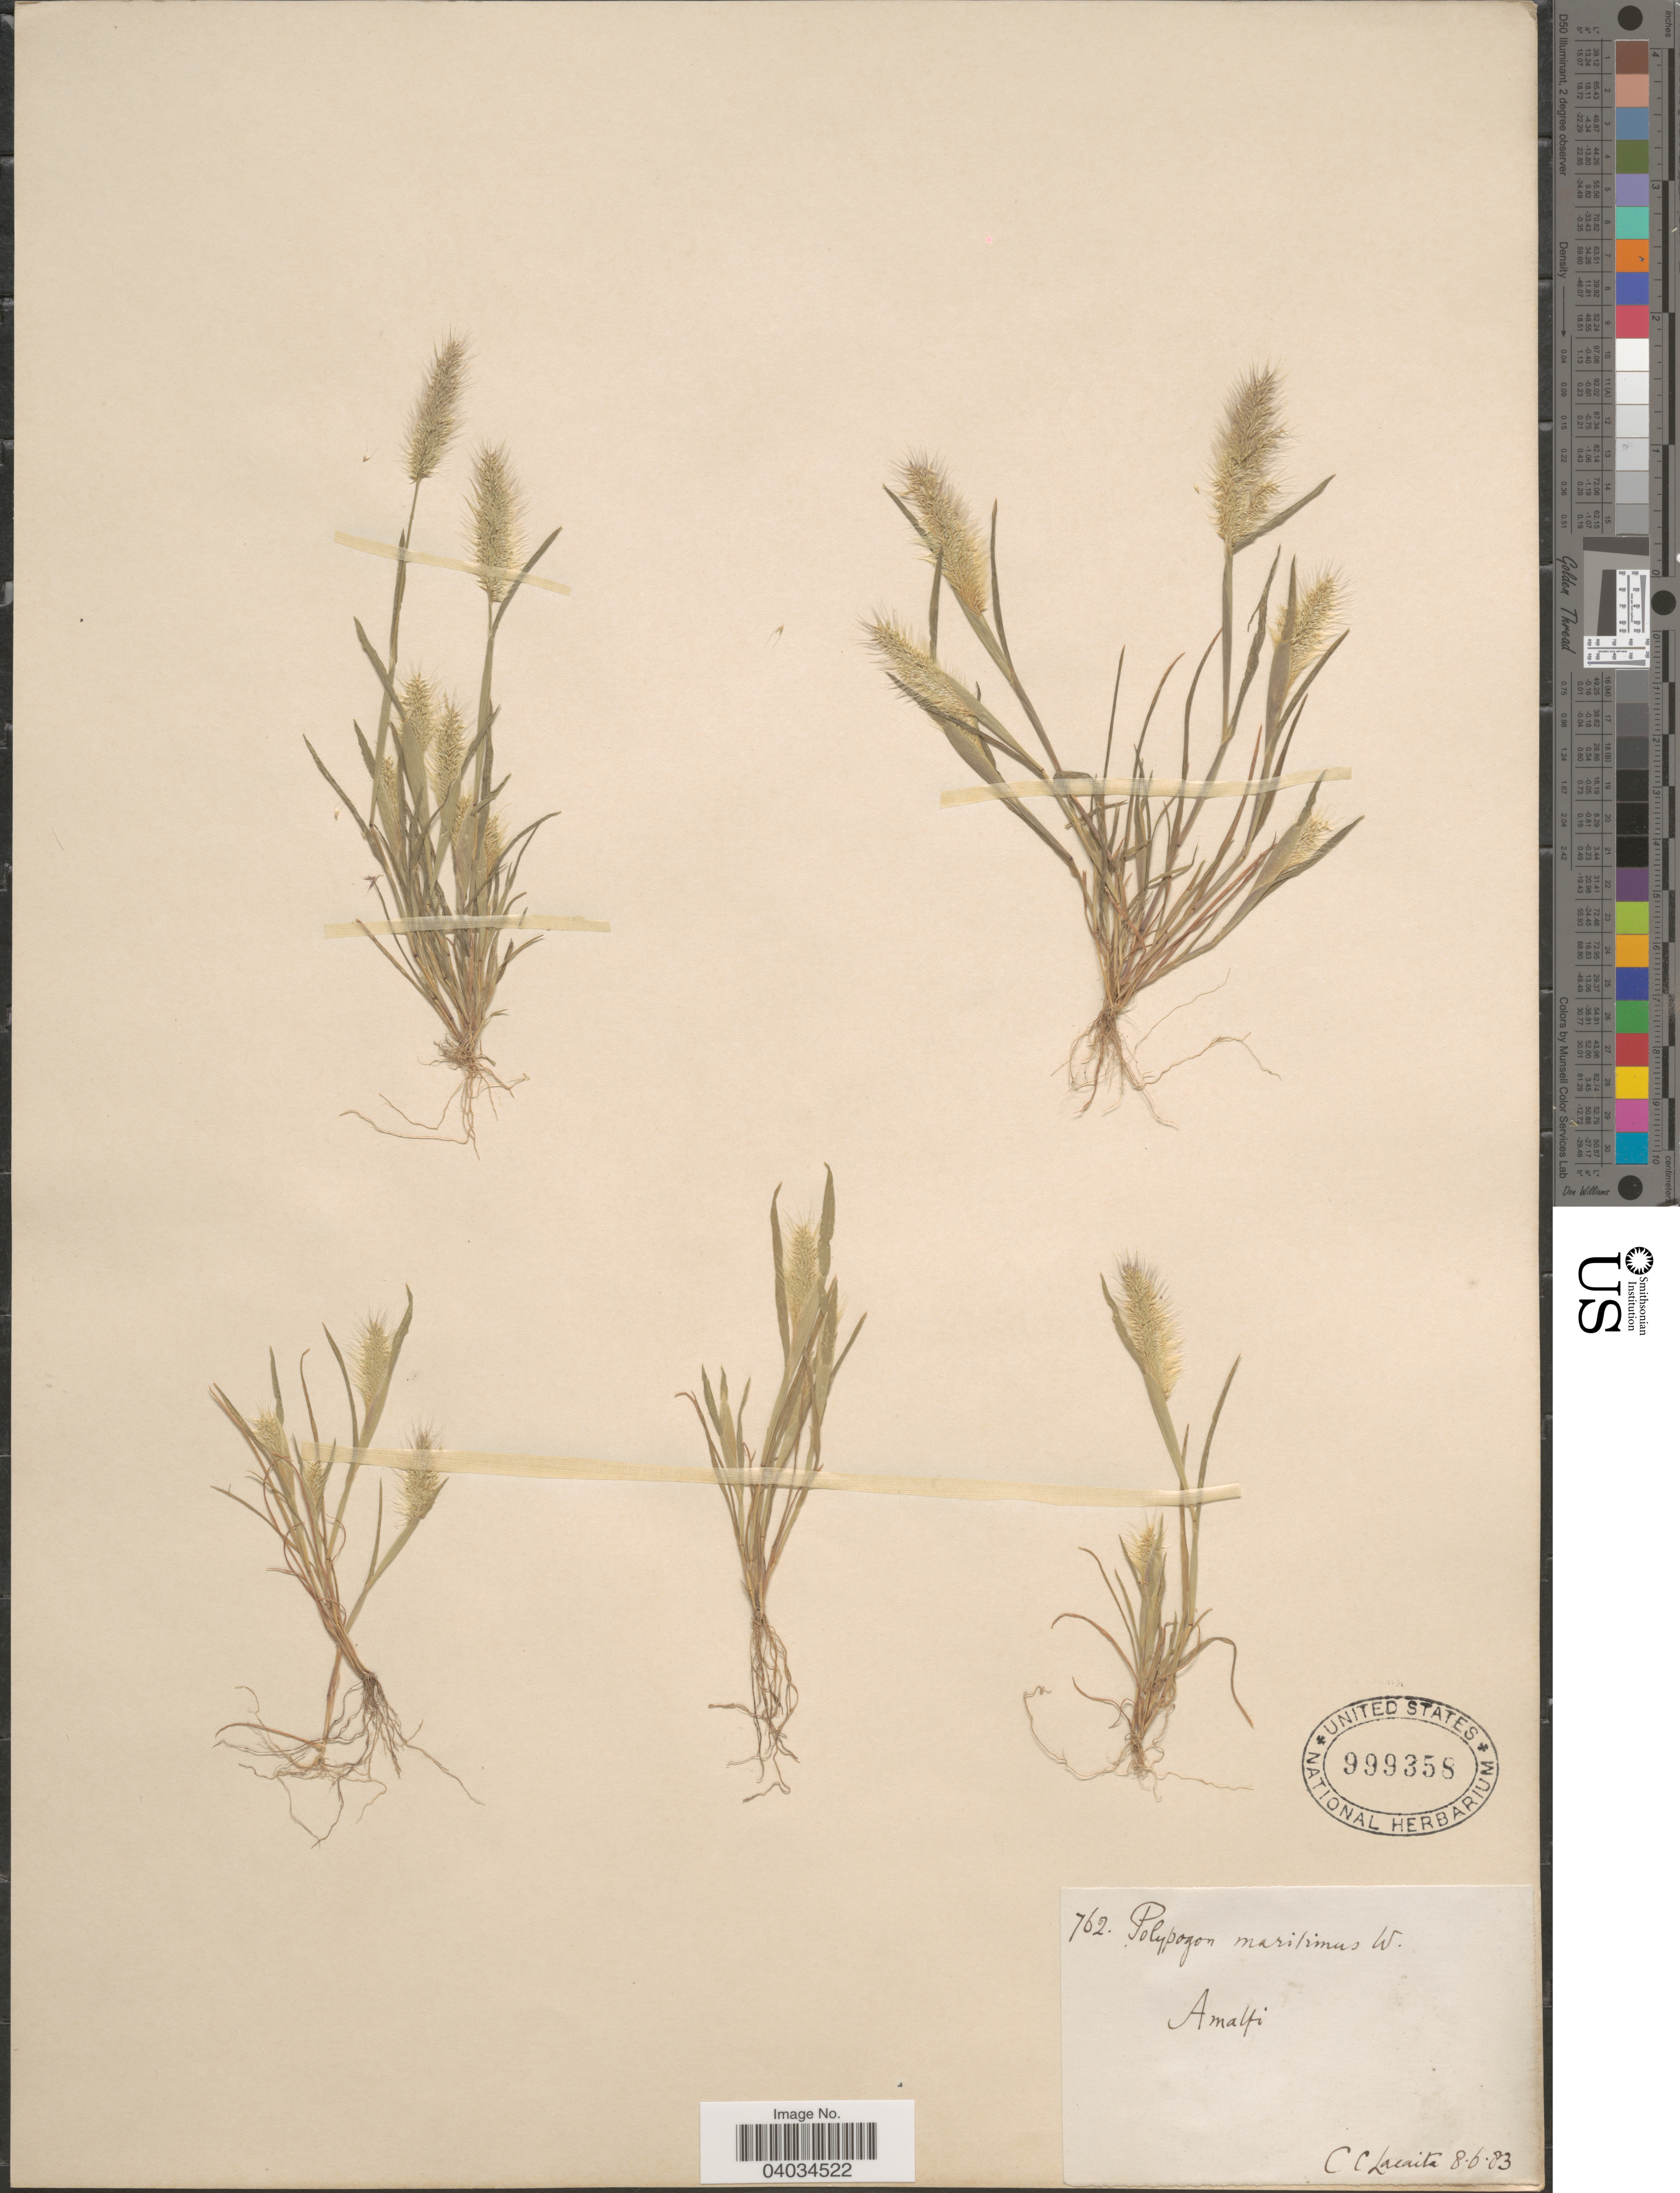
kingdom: Plantae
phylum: Tracheophyta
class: Liliopsida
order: Poales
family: Poaceae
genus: Polypogon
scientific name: Polypogon maritimus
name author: Willd.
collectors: C. Lacaita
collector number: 762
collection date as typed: Transcribed d/m/y: 8/6/83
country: Italy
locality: Amalfi.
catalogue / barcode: US 999358